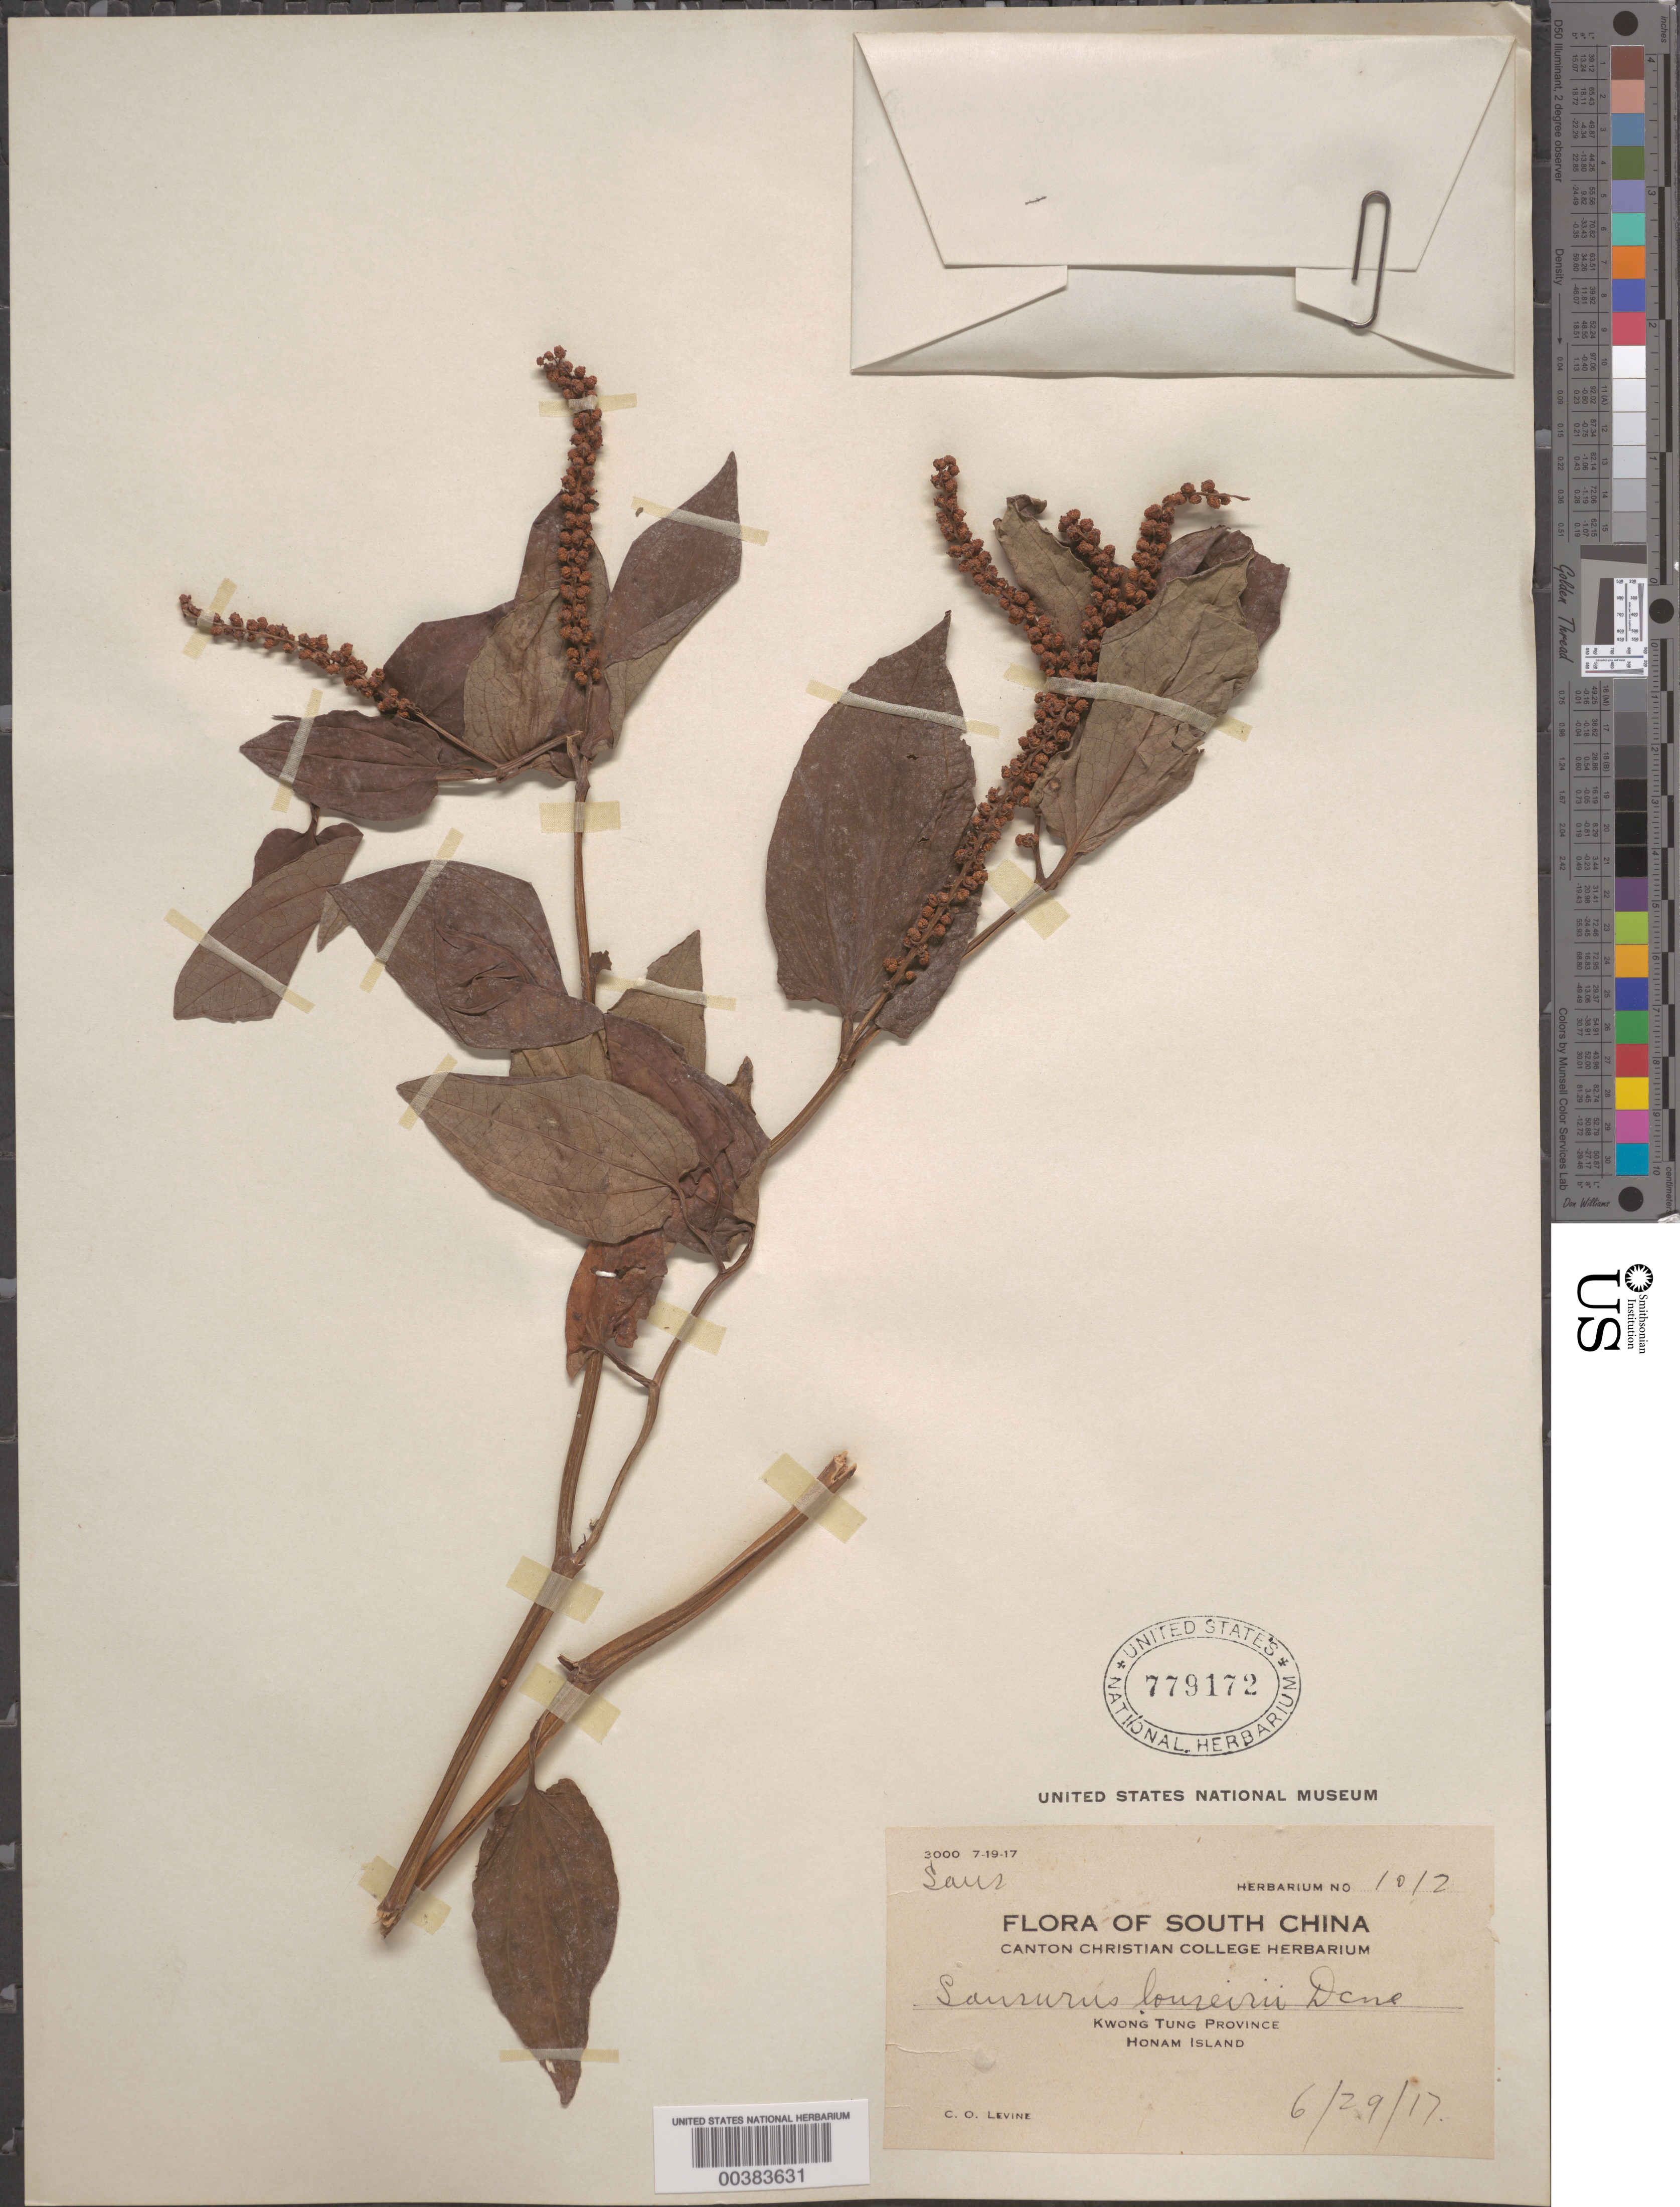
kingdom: Plantae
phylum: Tracheophyta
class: Magnoliopsida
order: Piperales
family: Saururaceae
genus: Saururus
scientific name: Saururus chinensis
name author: (Lour.) Baill.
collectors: C. O. Levine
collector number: Ex Herb. C.c.c. 1012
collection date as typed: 29 Jun 1917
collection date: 1917-06-29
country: China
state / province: Hainan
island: Hainan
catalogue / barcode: US 779172